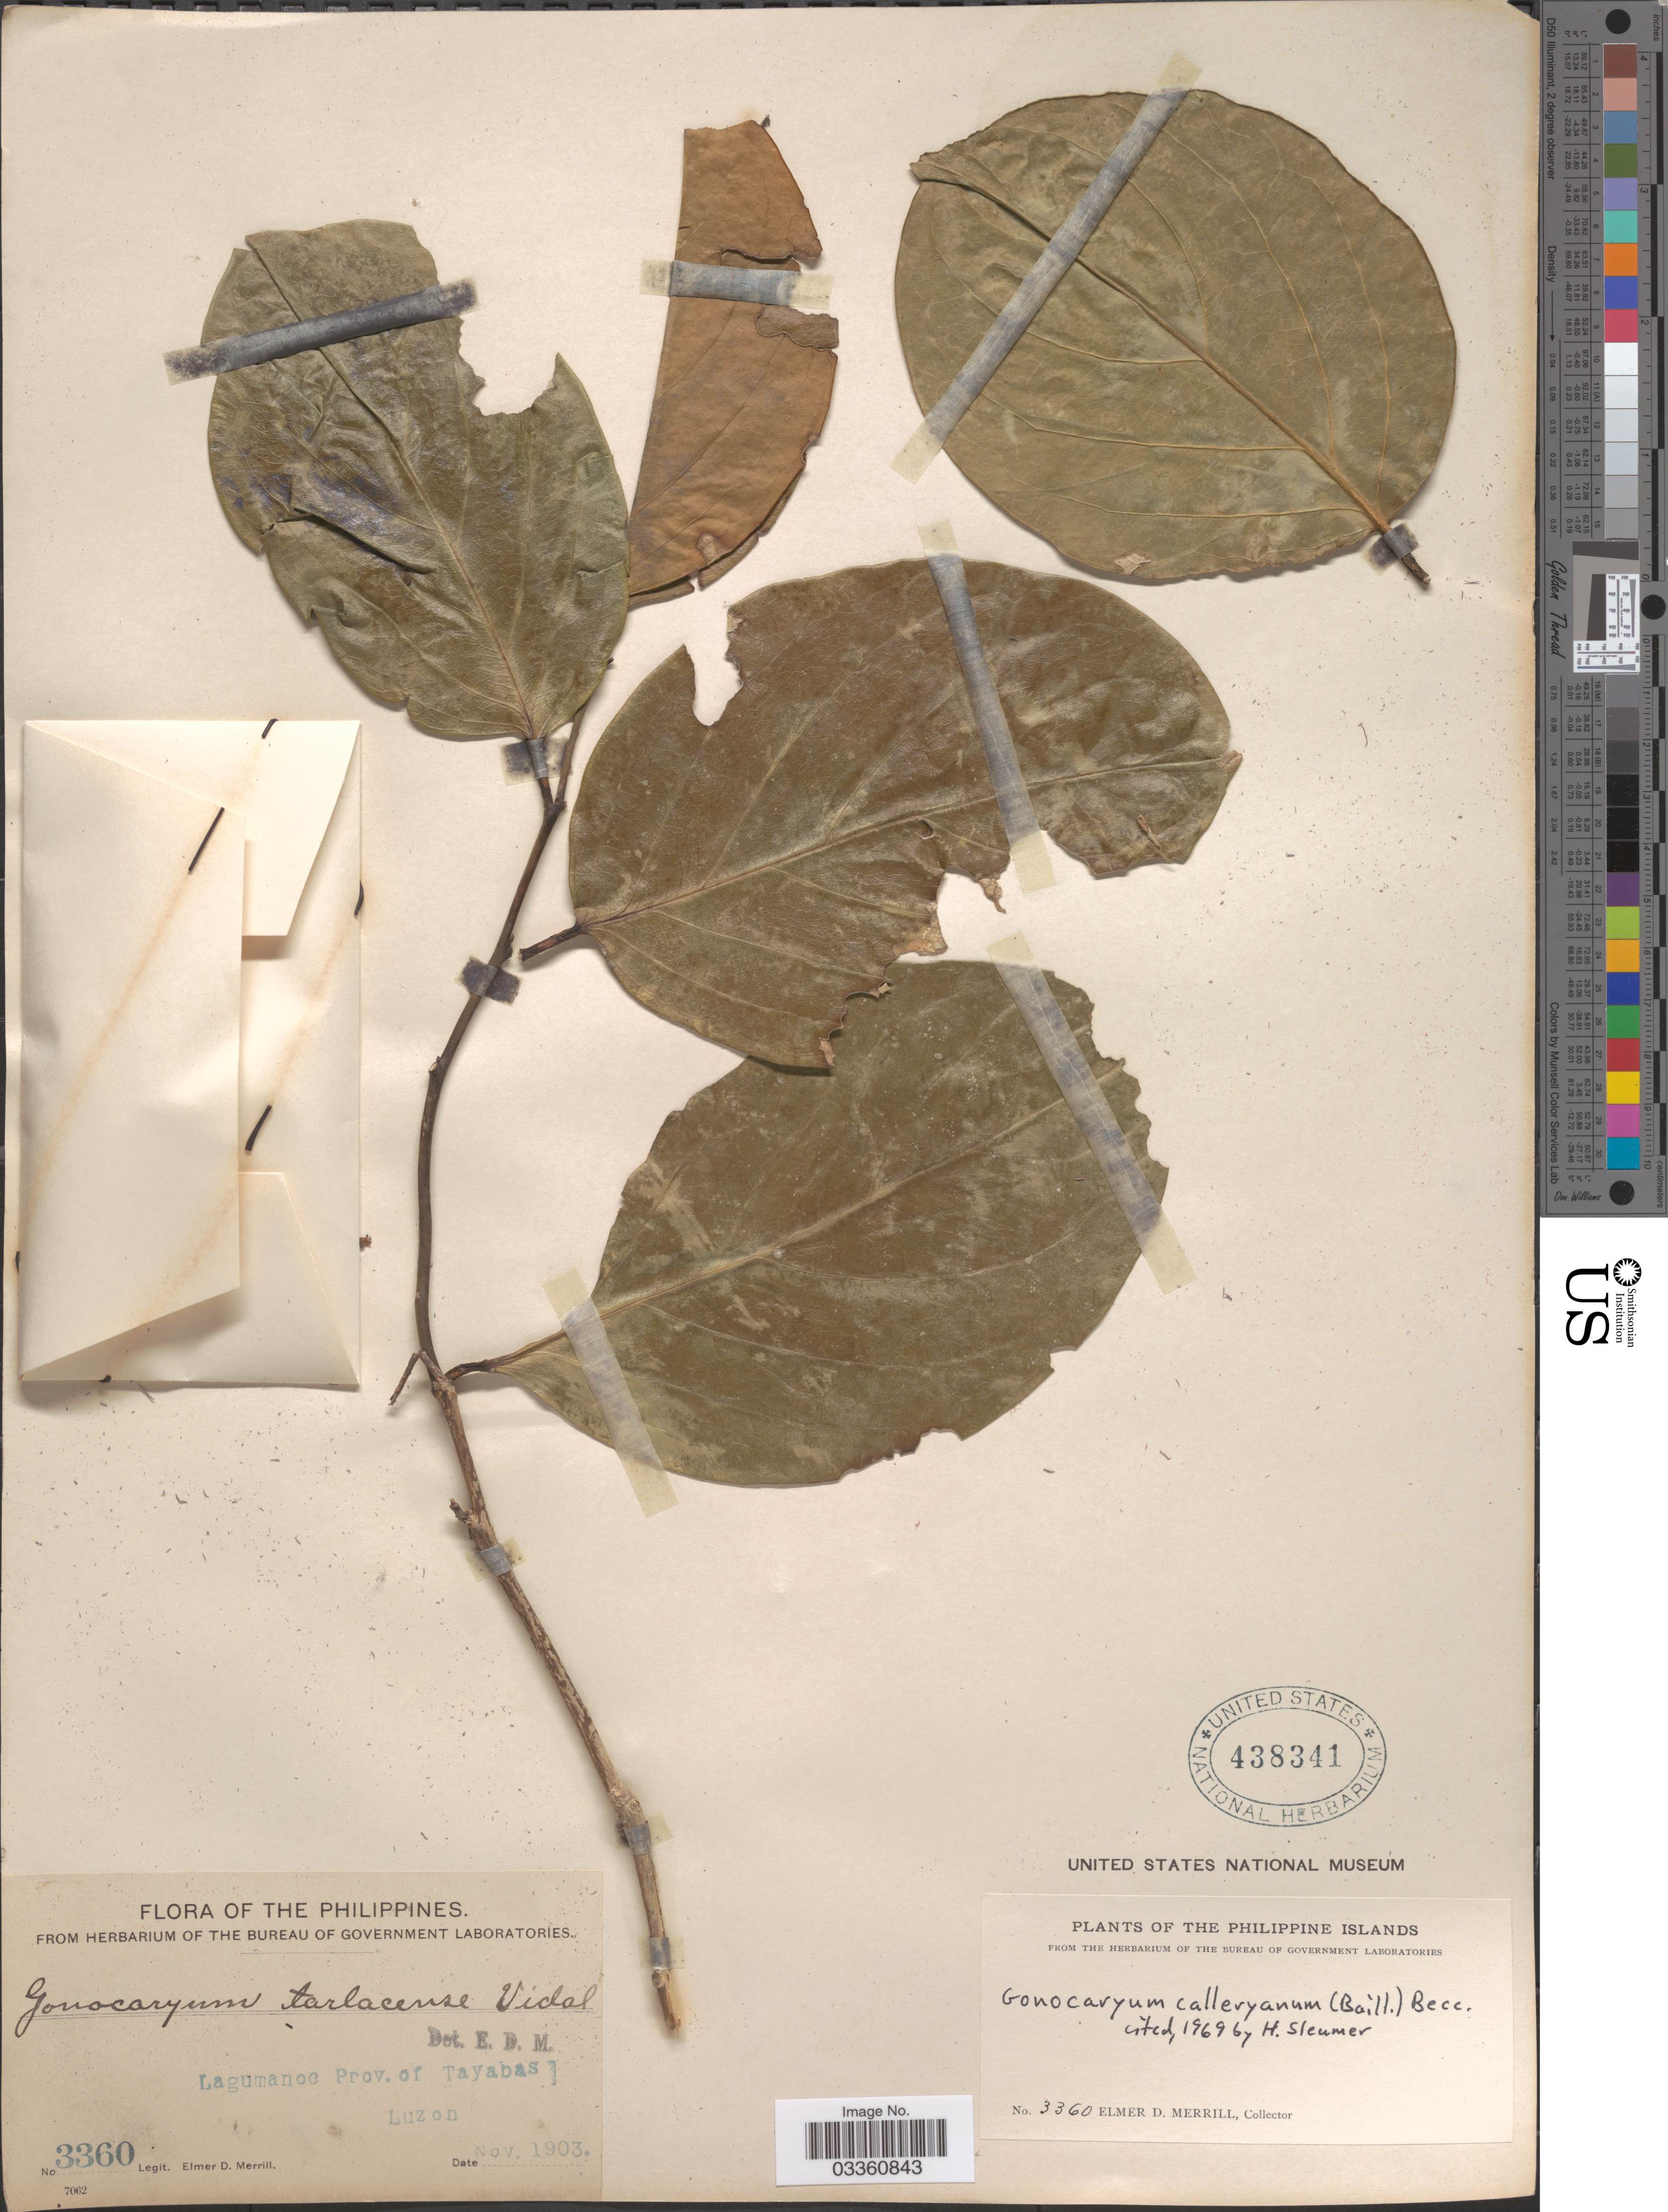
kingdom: Plantae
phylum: Tracheophyta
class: Magnoliopsida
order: Cardiopteridales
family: Cardiopteridaceae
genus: Gonocaryum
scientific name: Gonocaryum calleryanum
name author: (Baill.) Becc.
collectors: E. D. Merrill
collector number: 3360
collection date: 1903-11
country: Philippines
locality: Lagumanoo Prov of Tayabas. Luzon.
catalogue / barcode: US 438341